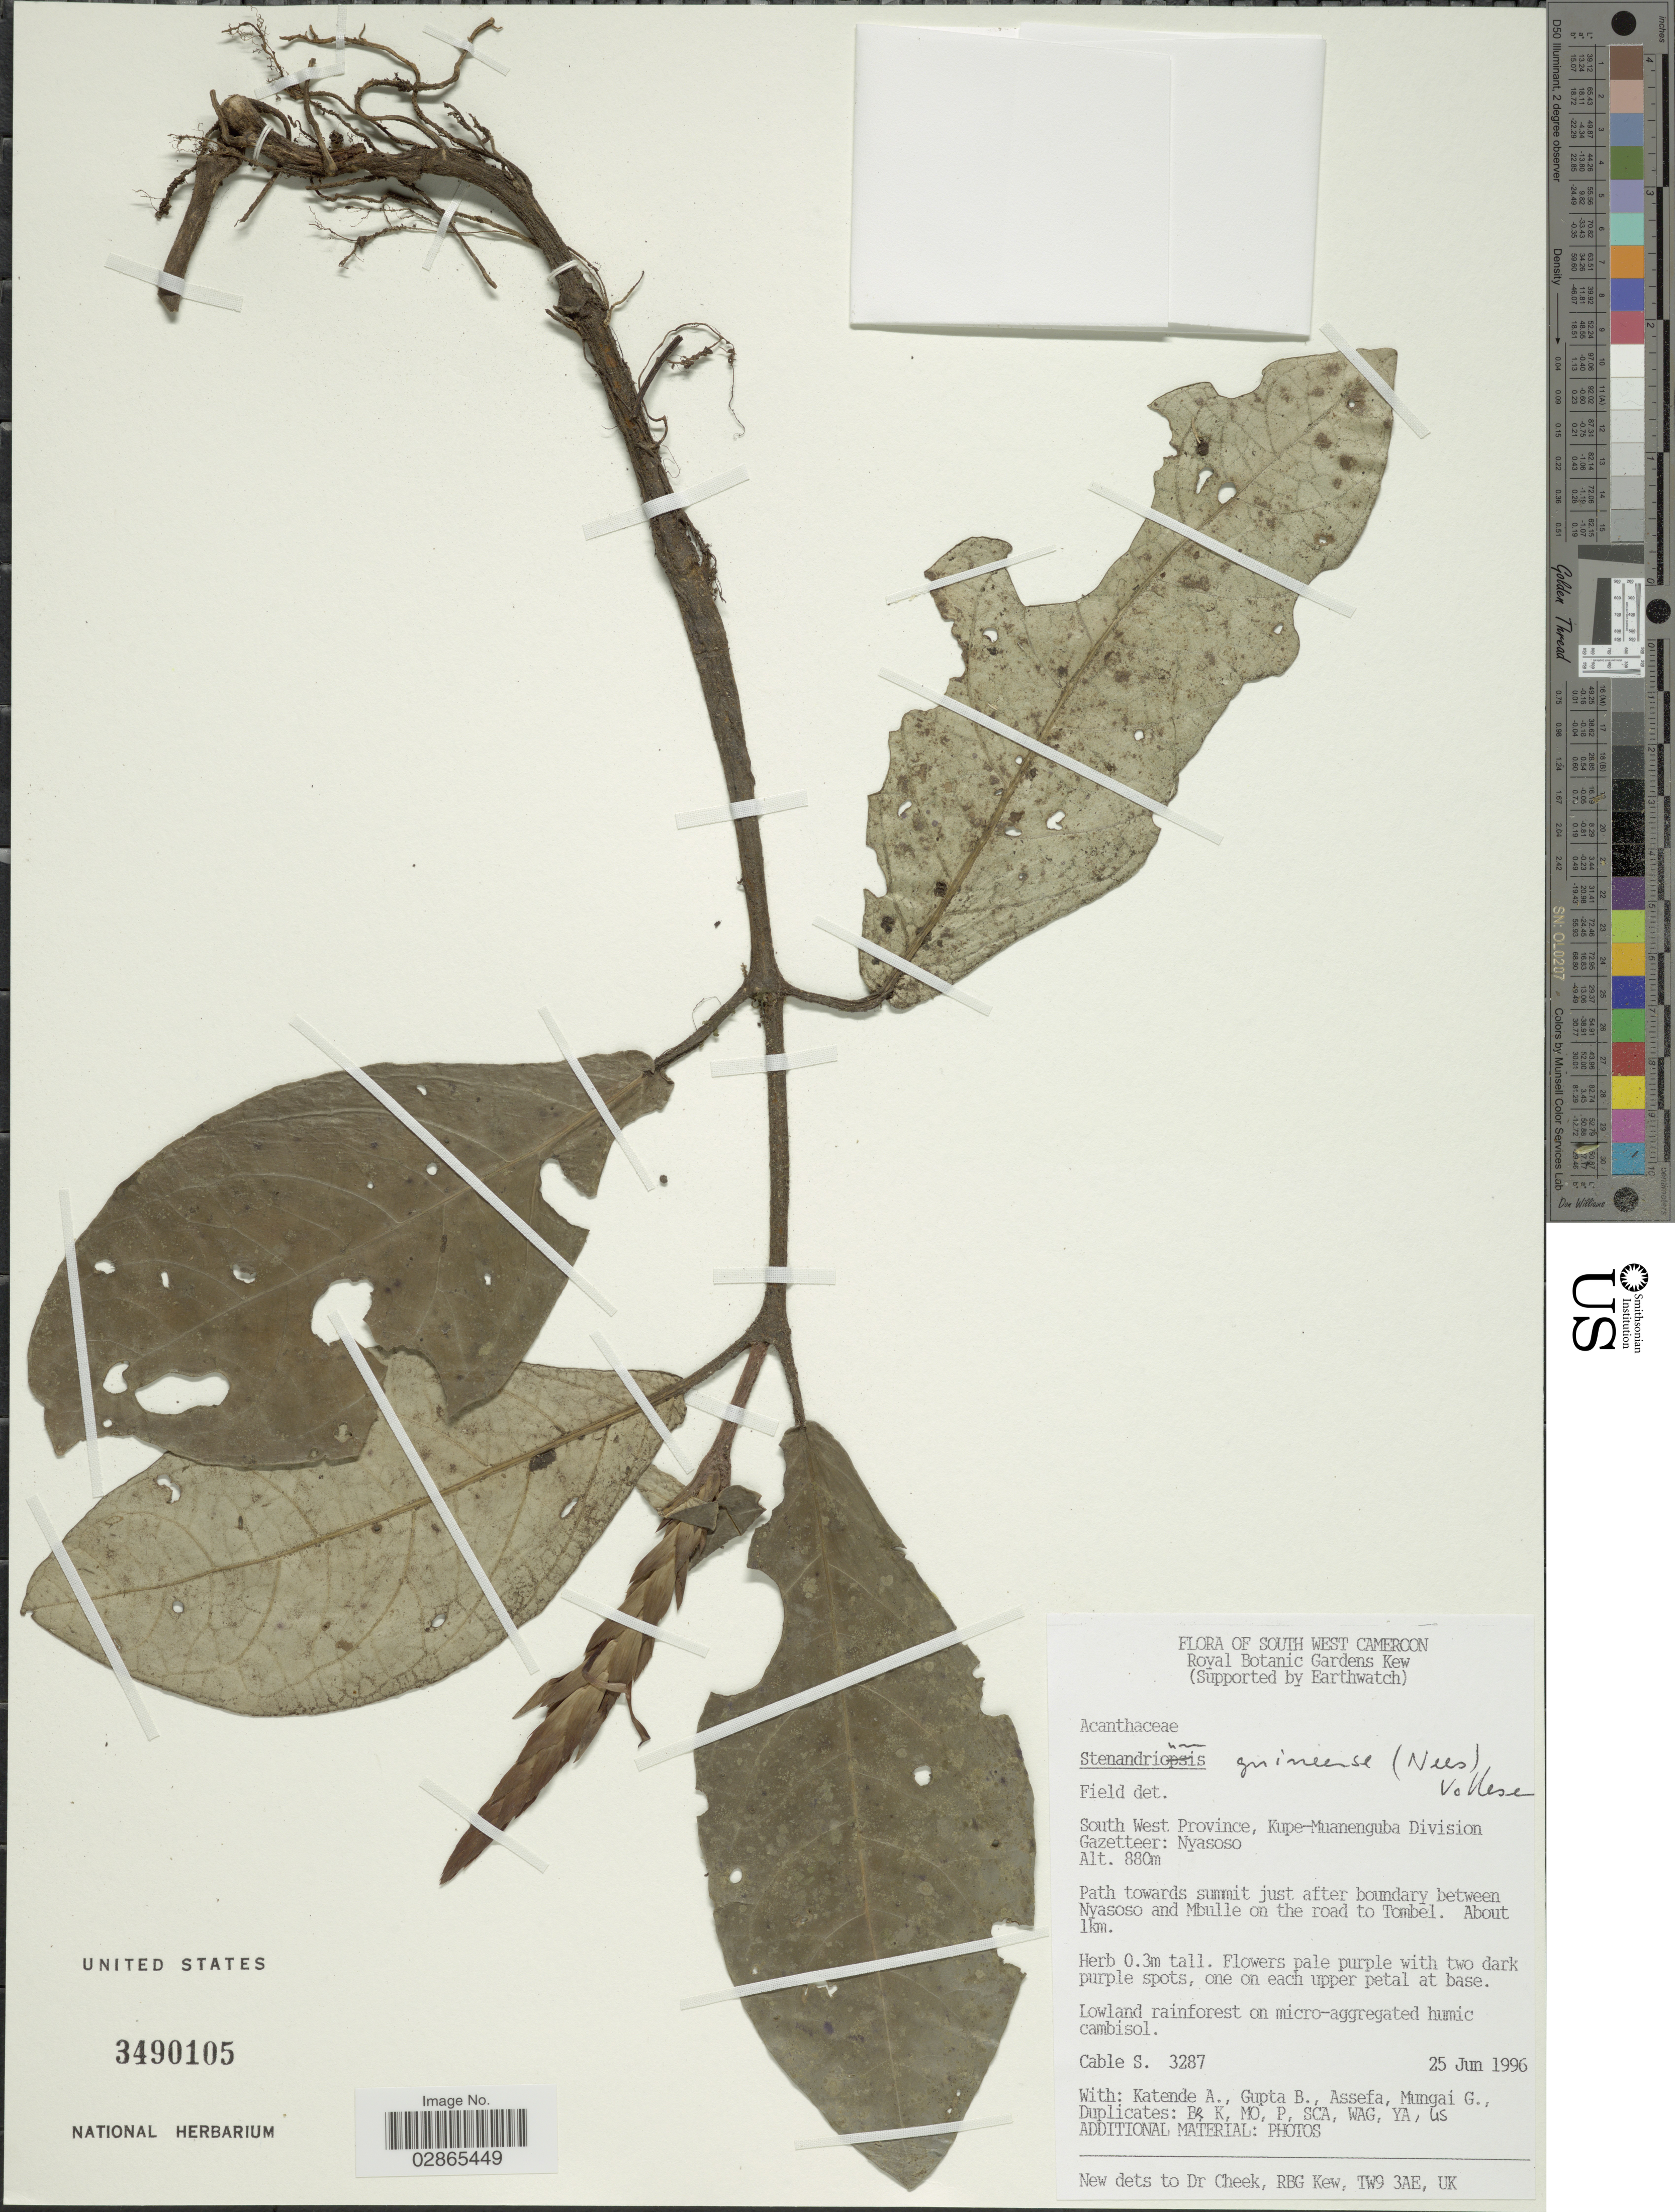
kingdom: Plantae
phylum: Tracheophyta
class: Magnoliopsida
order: Lamiales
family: Acanthaceae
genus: Stenandriopsis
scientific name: Stenandriopsis guineensis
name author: Nees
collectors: S. Cable, A. Katende, B. L. Gupta, -- Assefa & et al.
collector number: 3287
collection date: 1996-06-25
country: Cameroon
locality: South West Cameroon. South West Province, Kupe-Muanenguba Division Gazetteer: Nyasoso. path towards summit just after boundary between Nyasoso and Mbulle on the road to Tombel. About 1km.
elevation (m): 880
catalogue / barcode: US 3490105